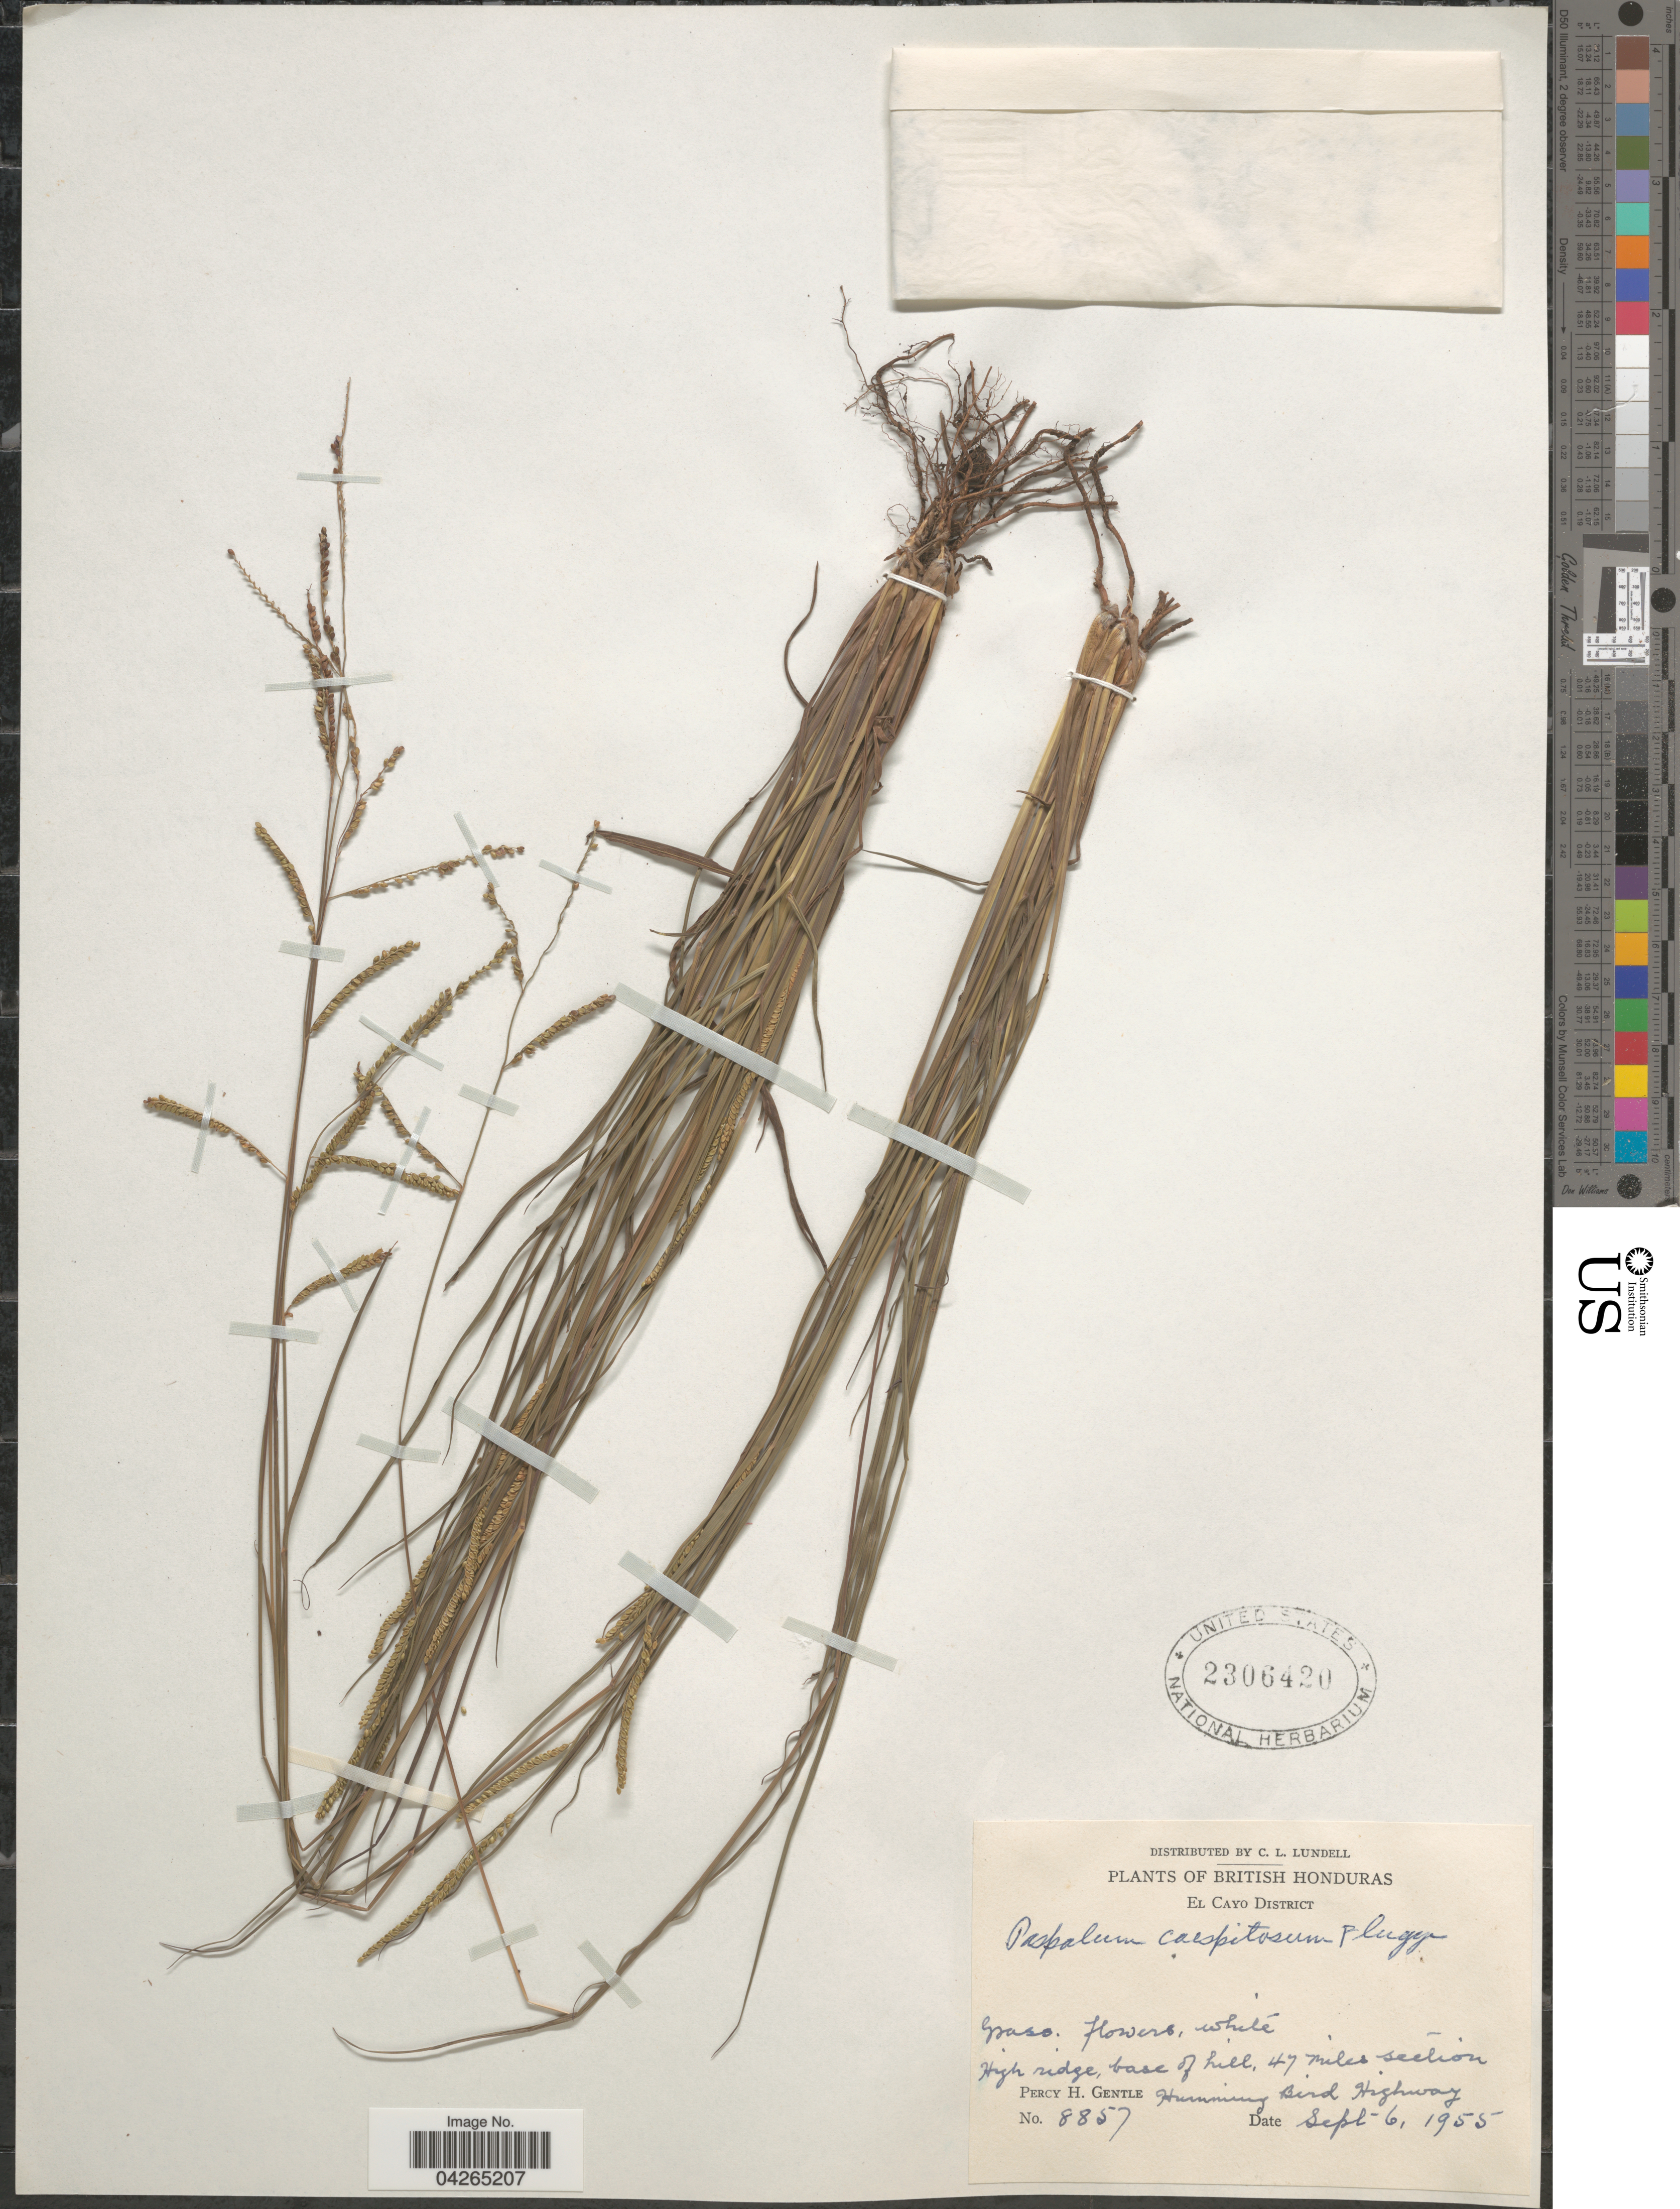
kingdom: Plantae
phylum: Tracheophyta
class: Liliopsida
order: Poales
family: Poaceae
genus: Paspalum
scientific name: Paspalum caespitosum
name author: Flüggé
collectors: P. H. Gentle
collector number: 8857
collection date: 1955-09-06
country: Belize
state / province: Cayo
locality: British Honduras. El Cayo District. High ridge, base of hill, 47 miles section High ridge, base of hill, 47 miles section Humming Bird Highway.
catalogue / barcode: US 2306420